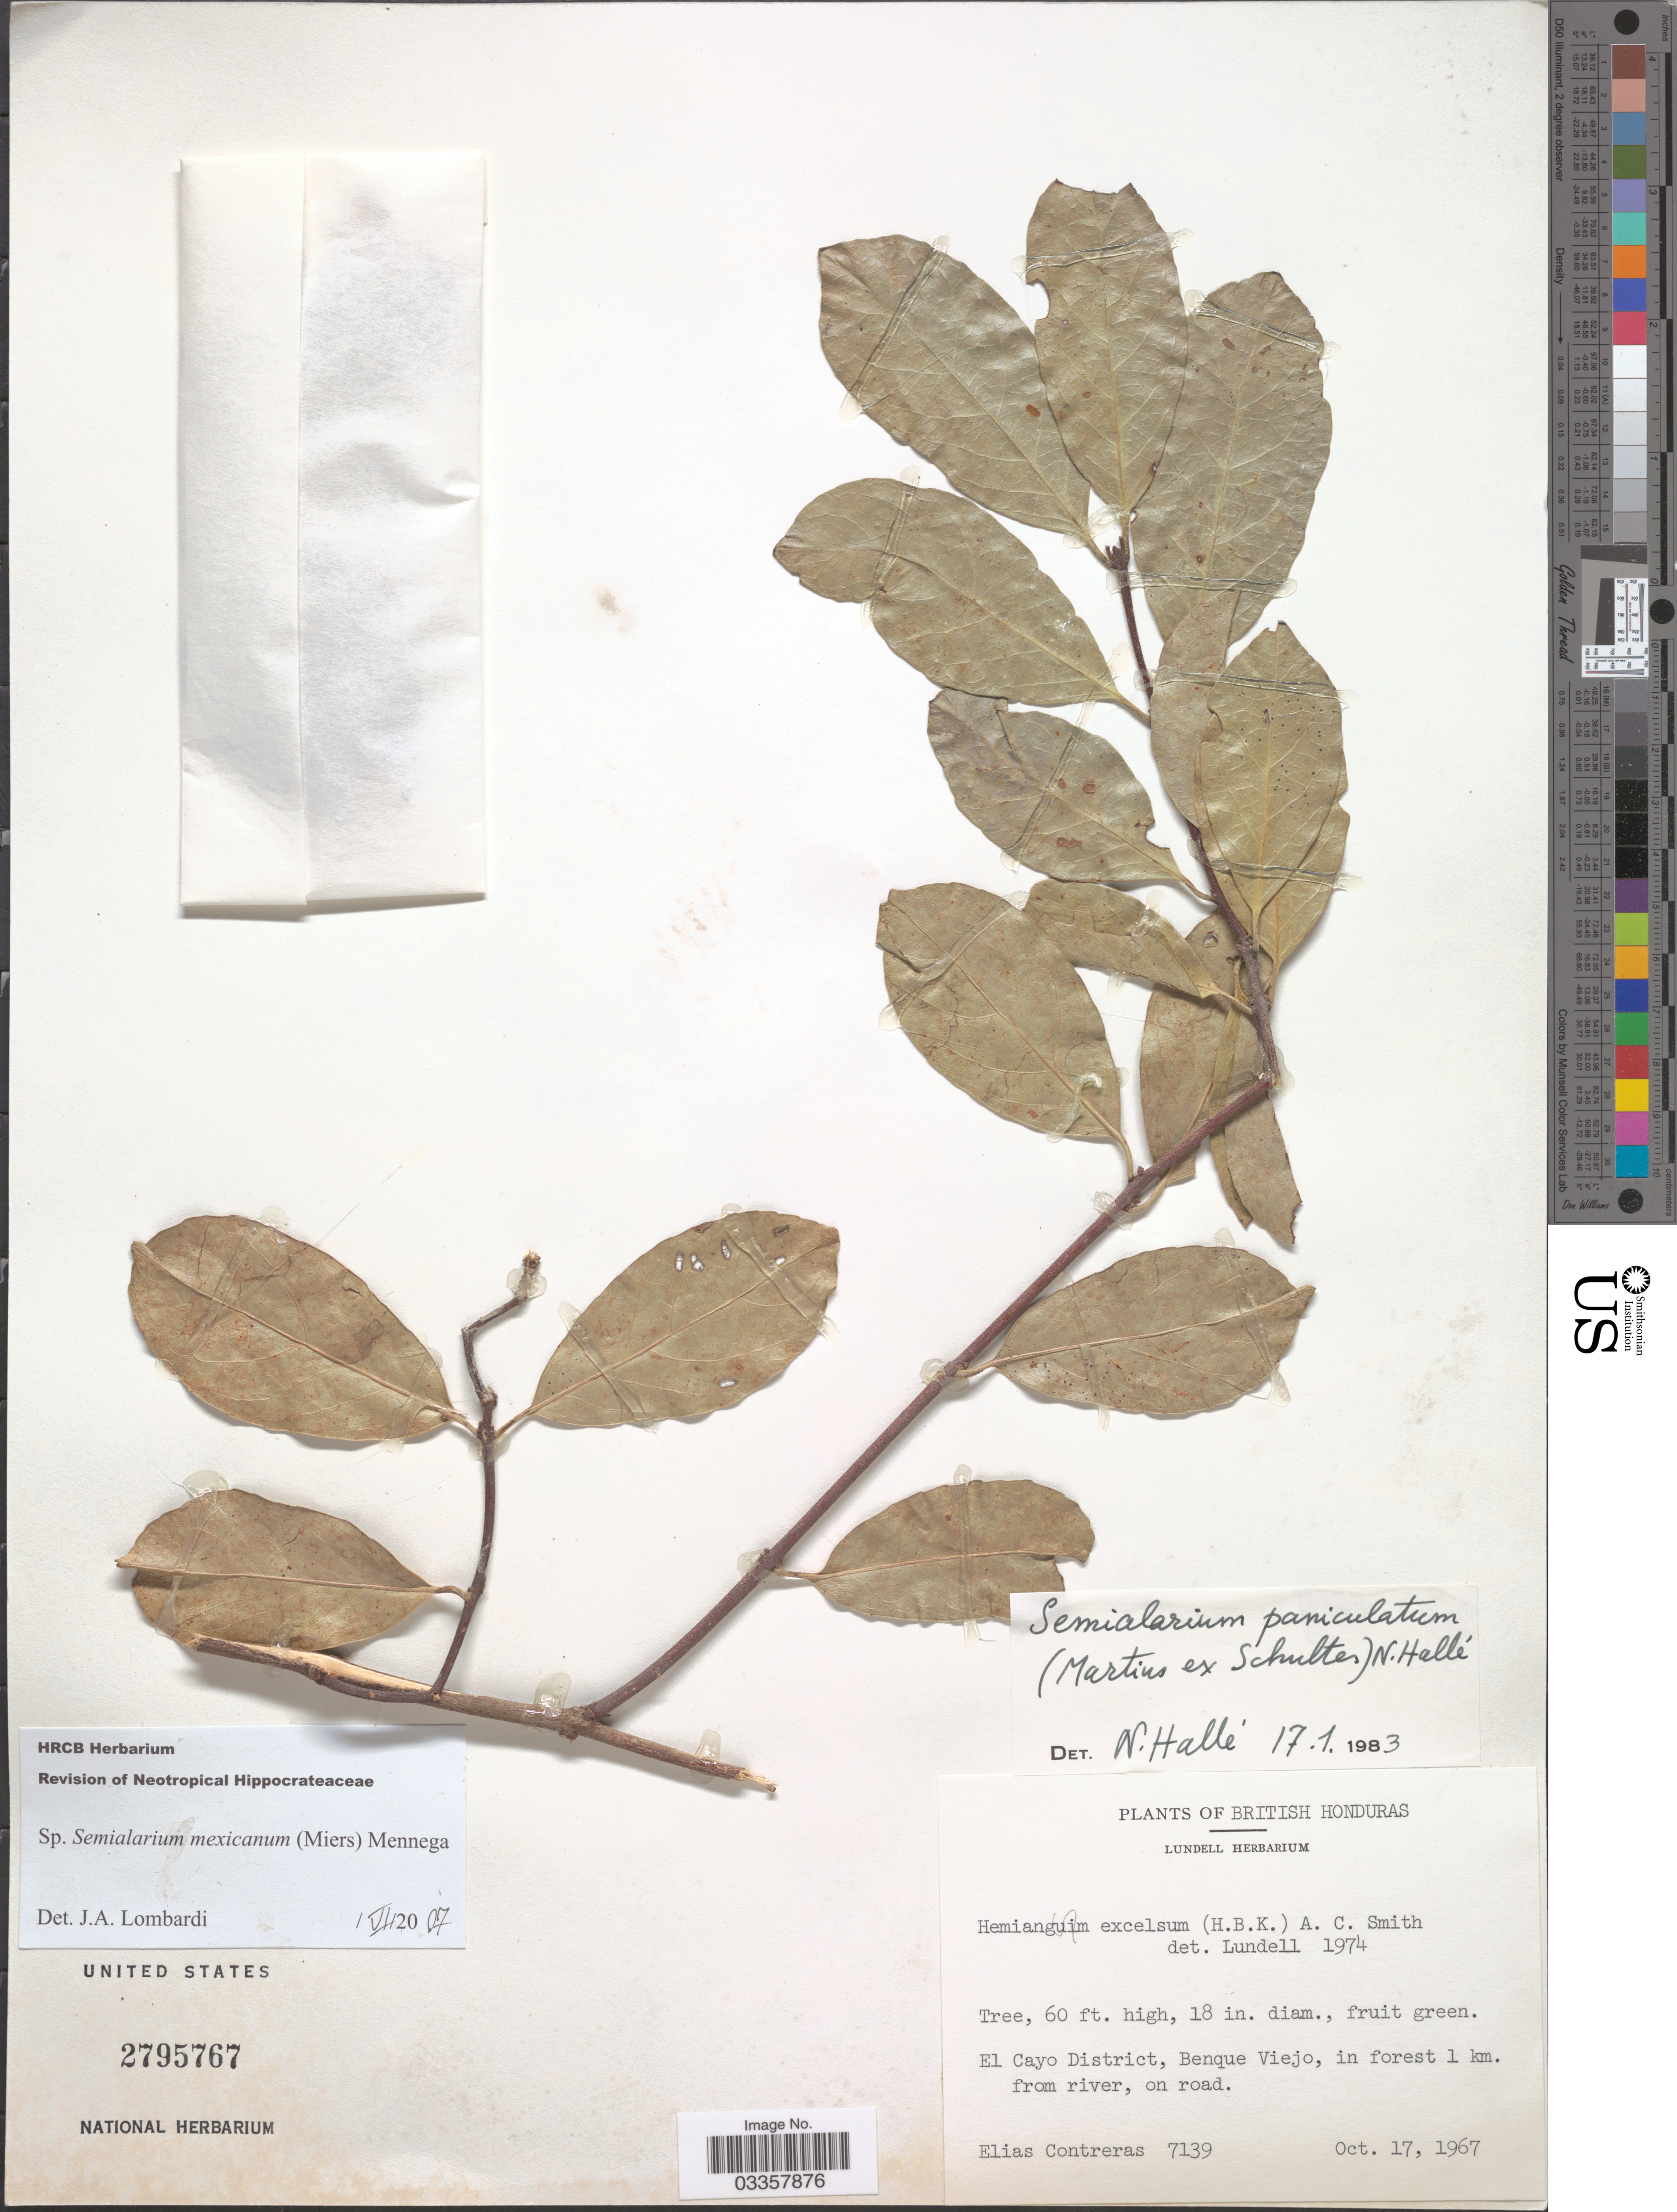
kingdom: Plantae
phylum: Tracheophyta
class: Magnoliopsida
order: Celastrales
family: Celastraceae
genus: Semialarium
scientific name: Semialarium mexicanum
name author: (Miers) Mennega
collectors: E. Contreras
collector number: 7139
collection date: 1967-10-17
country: Belize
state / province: Cayo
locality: British Honduras. El Cayo District, Benque Viejo, in forest 1 km. from river, on road.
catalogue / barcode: US 2795767